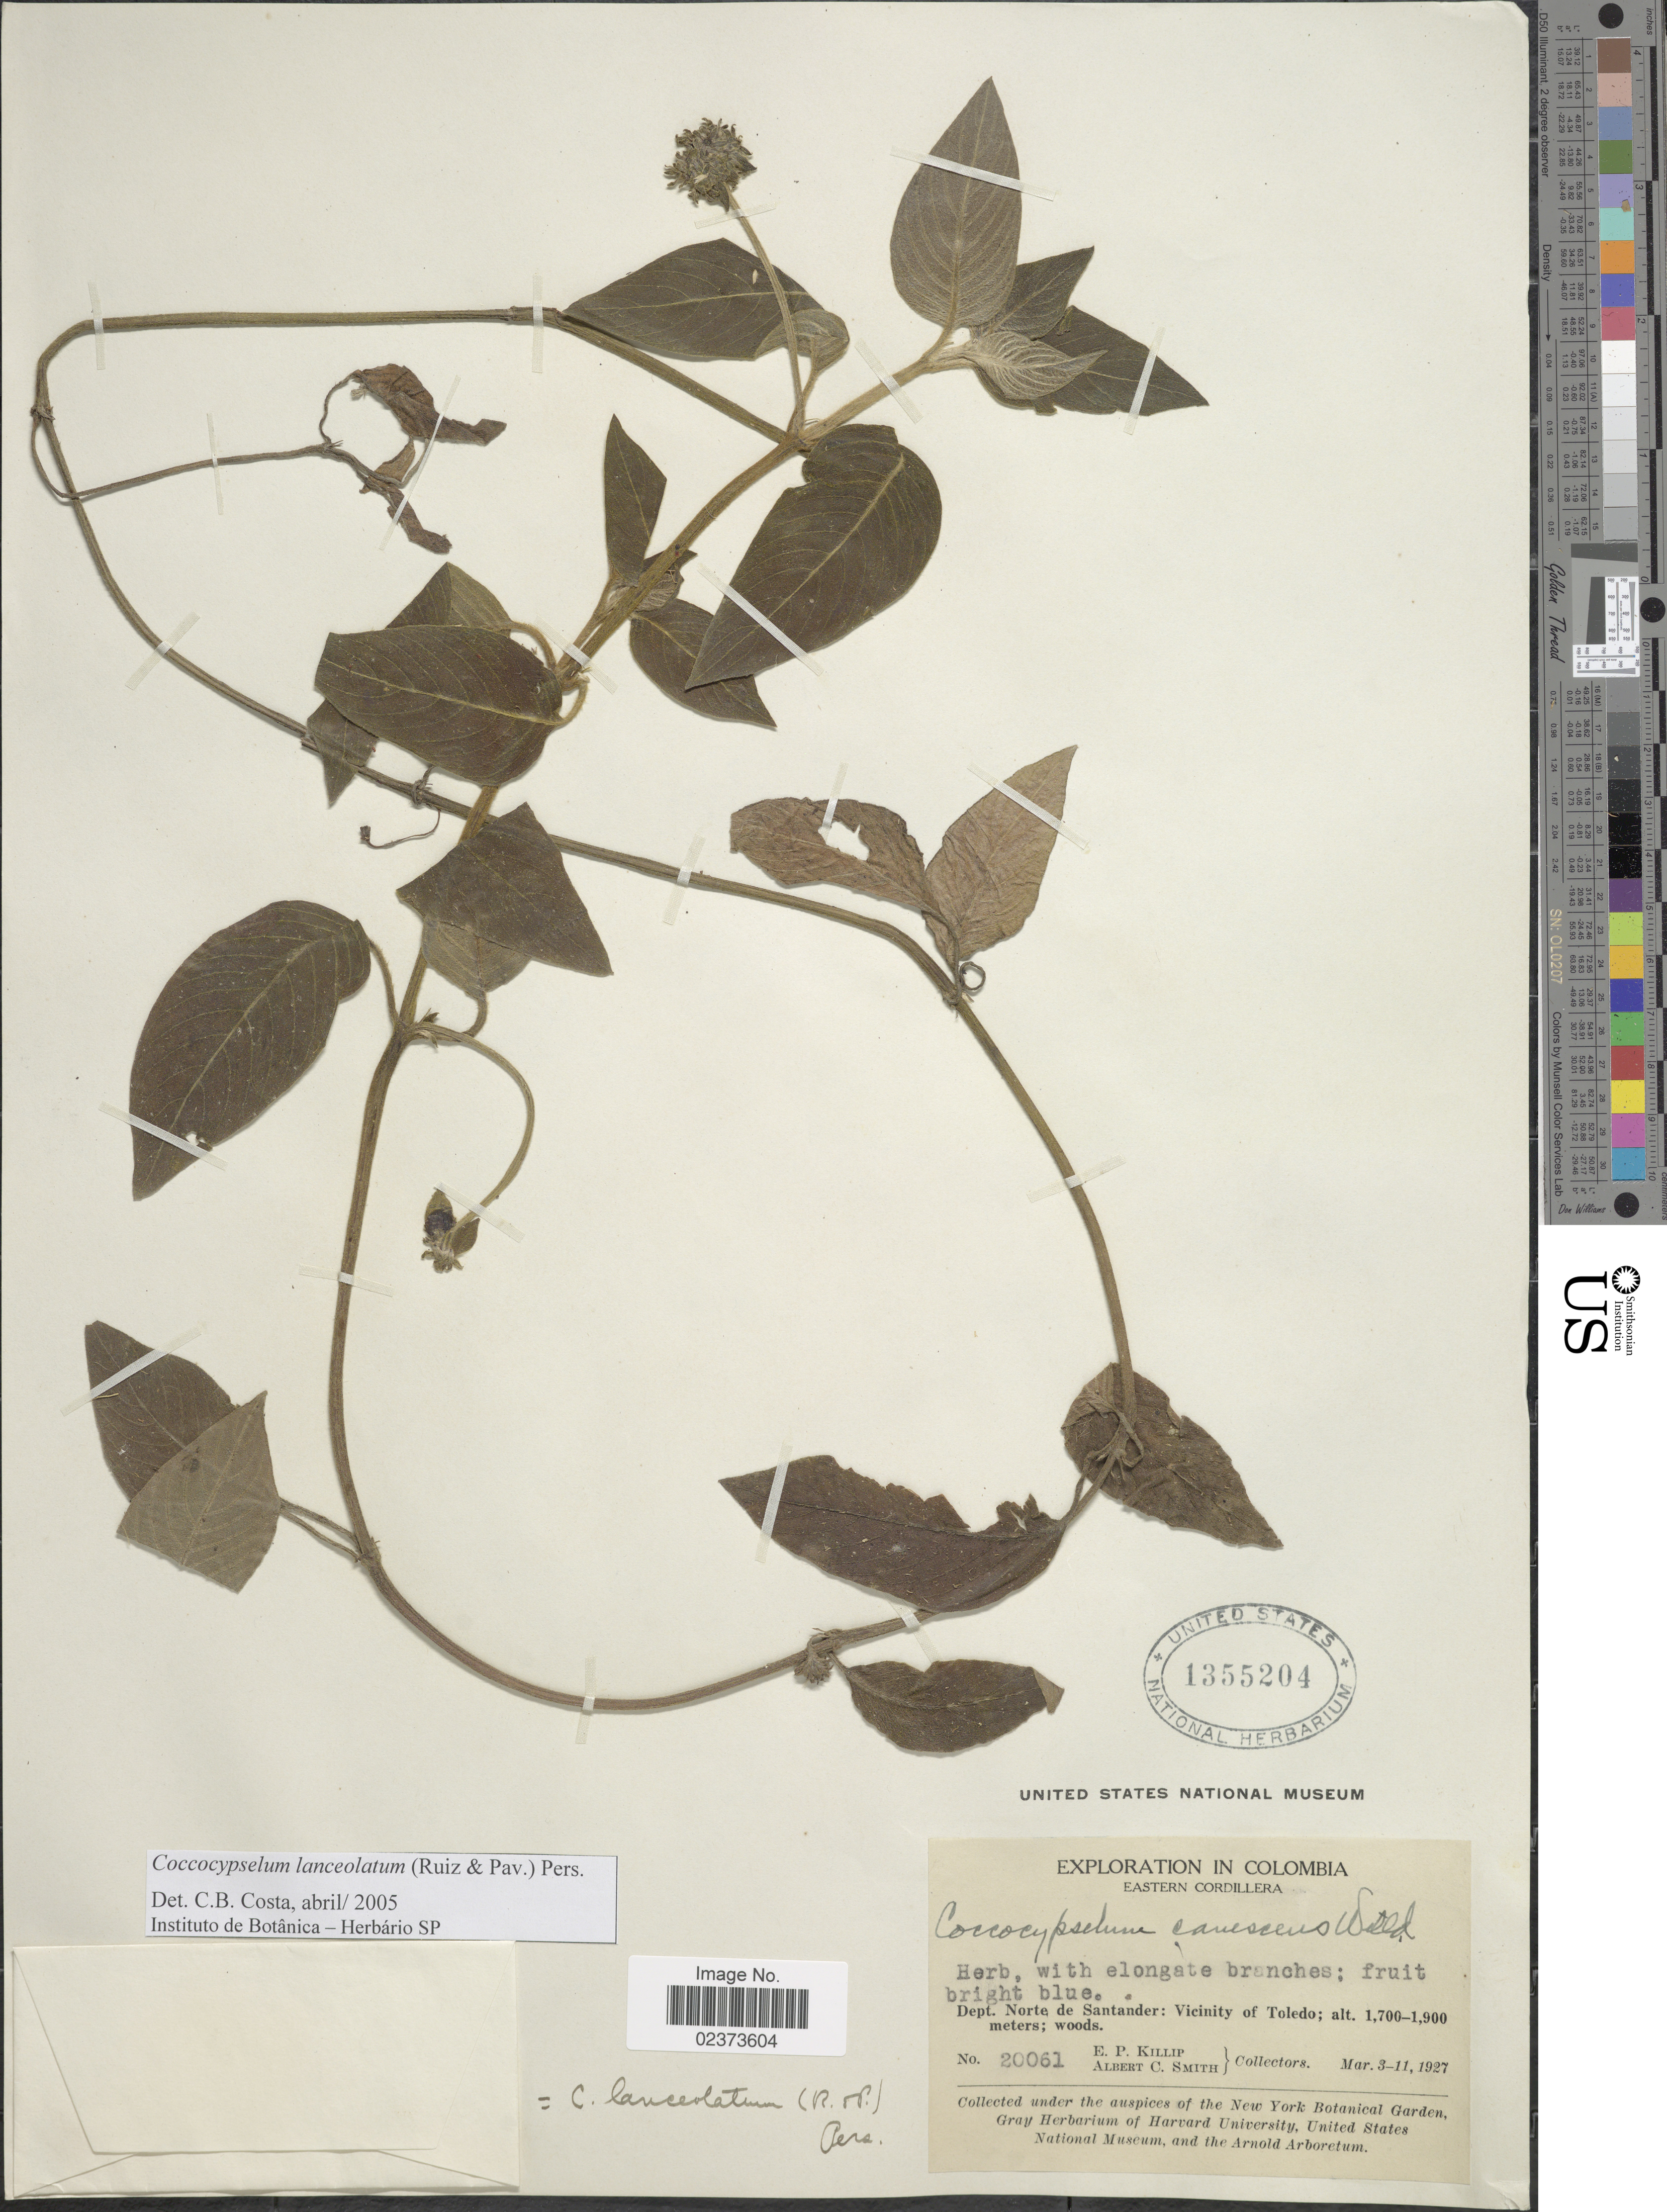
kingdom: Plantae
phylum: Tracheophyta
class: Magnoliopsida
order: Gentianales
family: Rubiaceae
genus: Coccocypselum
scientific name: Coccocypselum lanceolatum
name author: (Ruiz & Pav.) Pers.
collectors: E. P. Killip & A. C. Smith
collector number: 20061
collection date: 1927-03-03/1927-03-11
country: Colombia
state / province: Norte de Santander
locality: Eastern Cordillera, Dept. Norte de Santander: Vicinity of Toledo; woods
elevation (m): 1700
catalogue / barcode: US 1355204